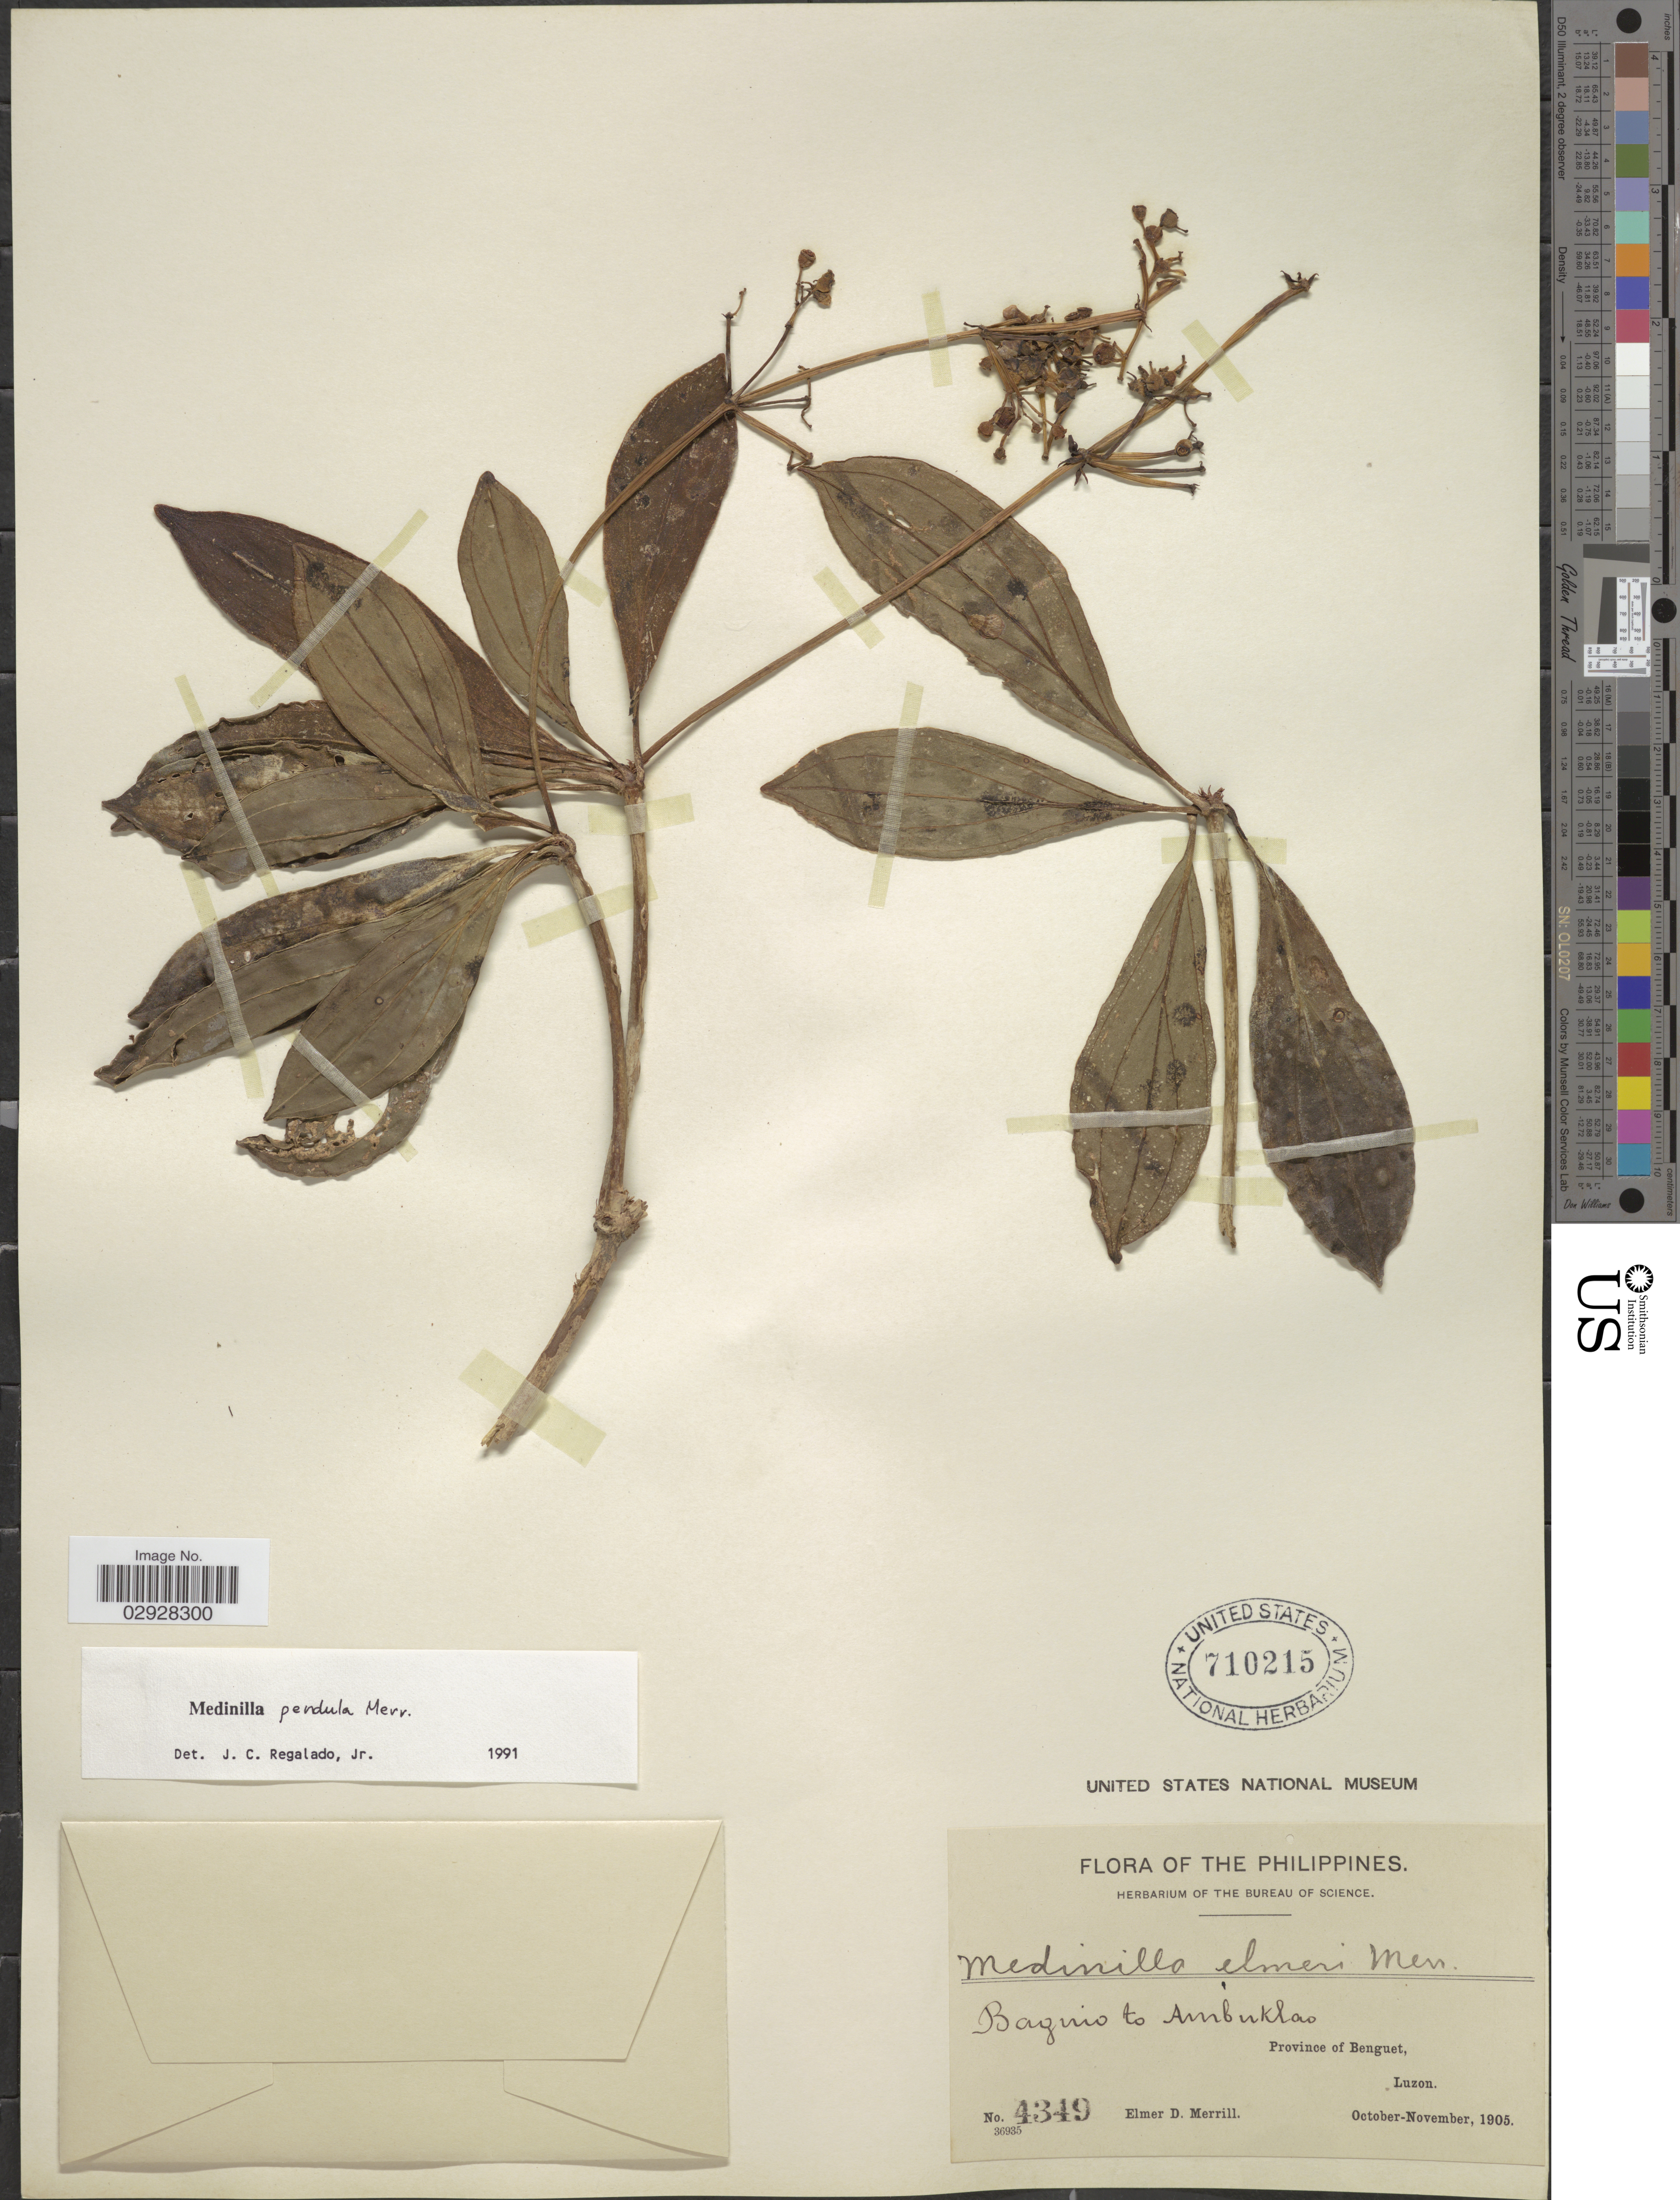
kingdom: Plantae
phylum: Tracheophyta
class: Magnoliopsida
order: Myrtales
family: Melastomataceae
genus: Medinilla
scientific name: Medinilla pendula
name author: Merr.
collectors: E. D. Merrill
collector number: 4349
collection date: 1905-10/1905-11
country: Philippines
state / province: Cordillera (Administrative Region)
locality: Baguio to Ambuklao, Provice of Benguet, Luzon.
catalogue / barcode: US 710215